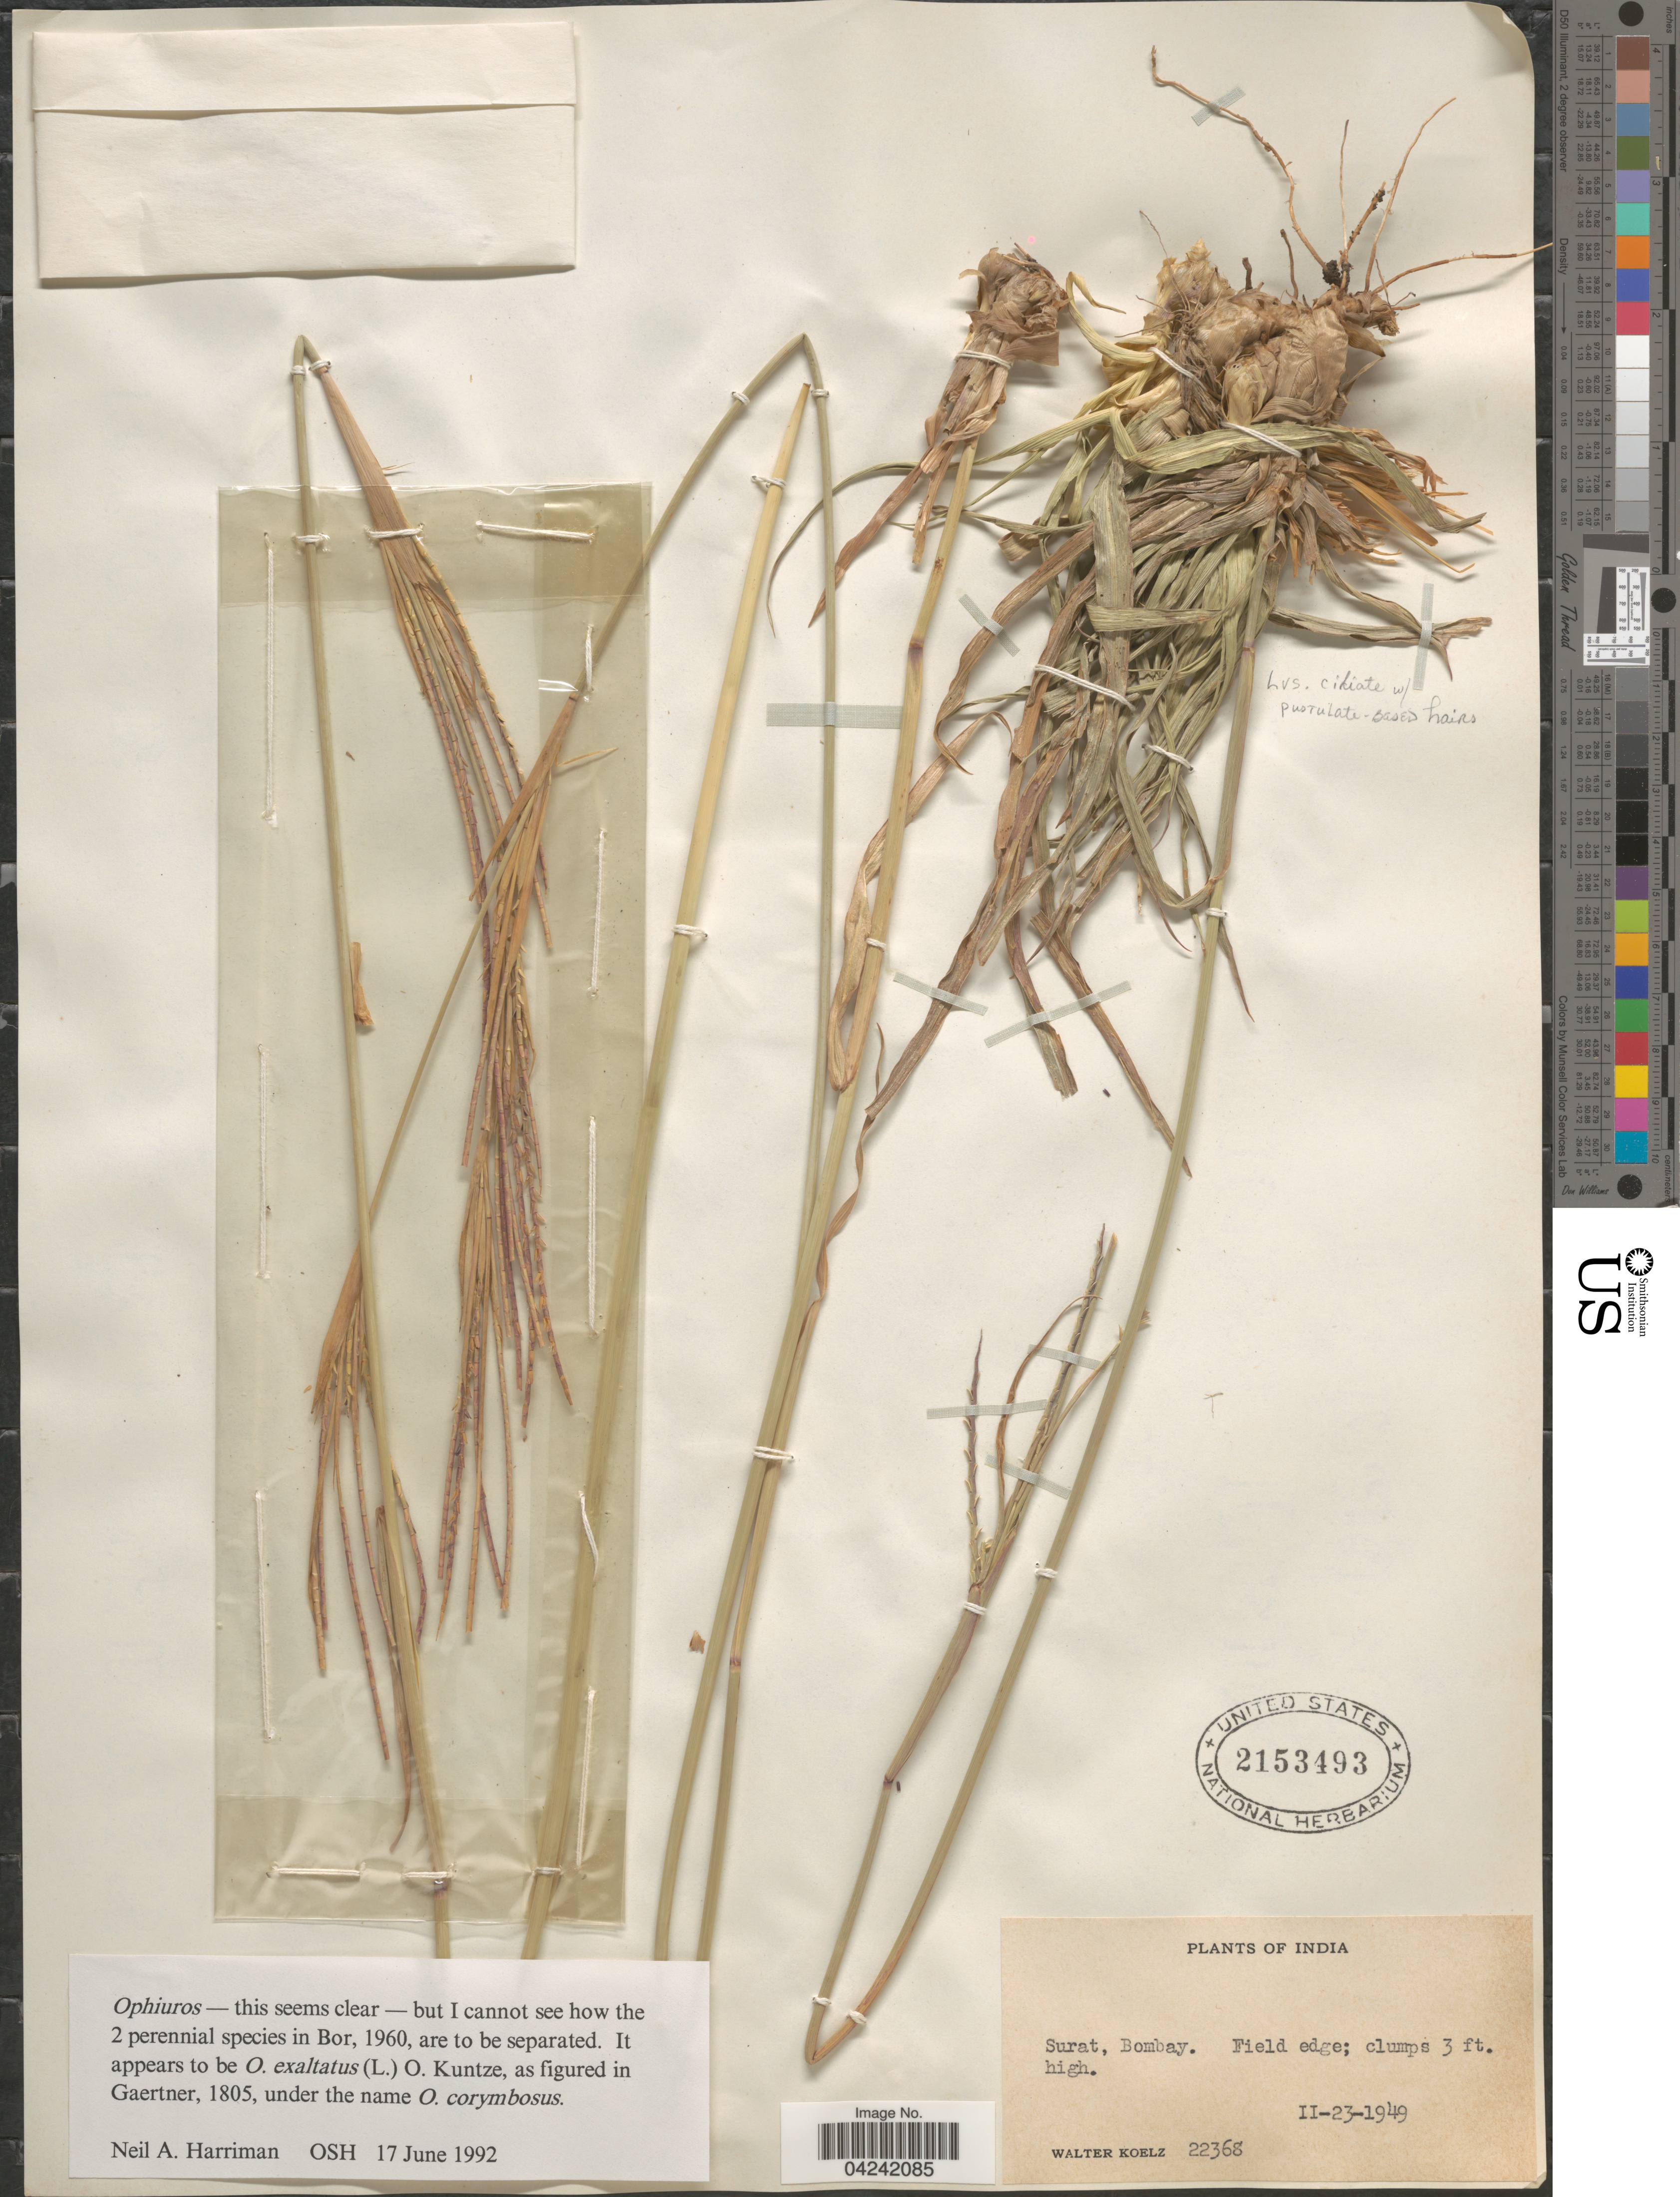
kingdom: Plantae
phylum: Tracheophyta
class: Liliopsida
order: Poales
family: Poaceae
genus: Ophiuros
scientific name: Ophiuros sp.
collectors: W. N. Koelz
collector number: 22368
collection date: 1949-02-23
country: India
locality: Surat, Bombay.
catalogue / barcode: US 2153493